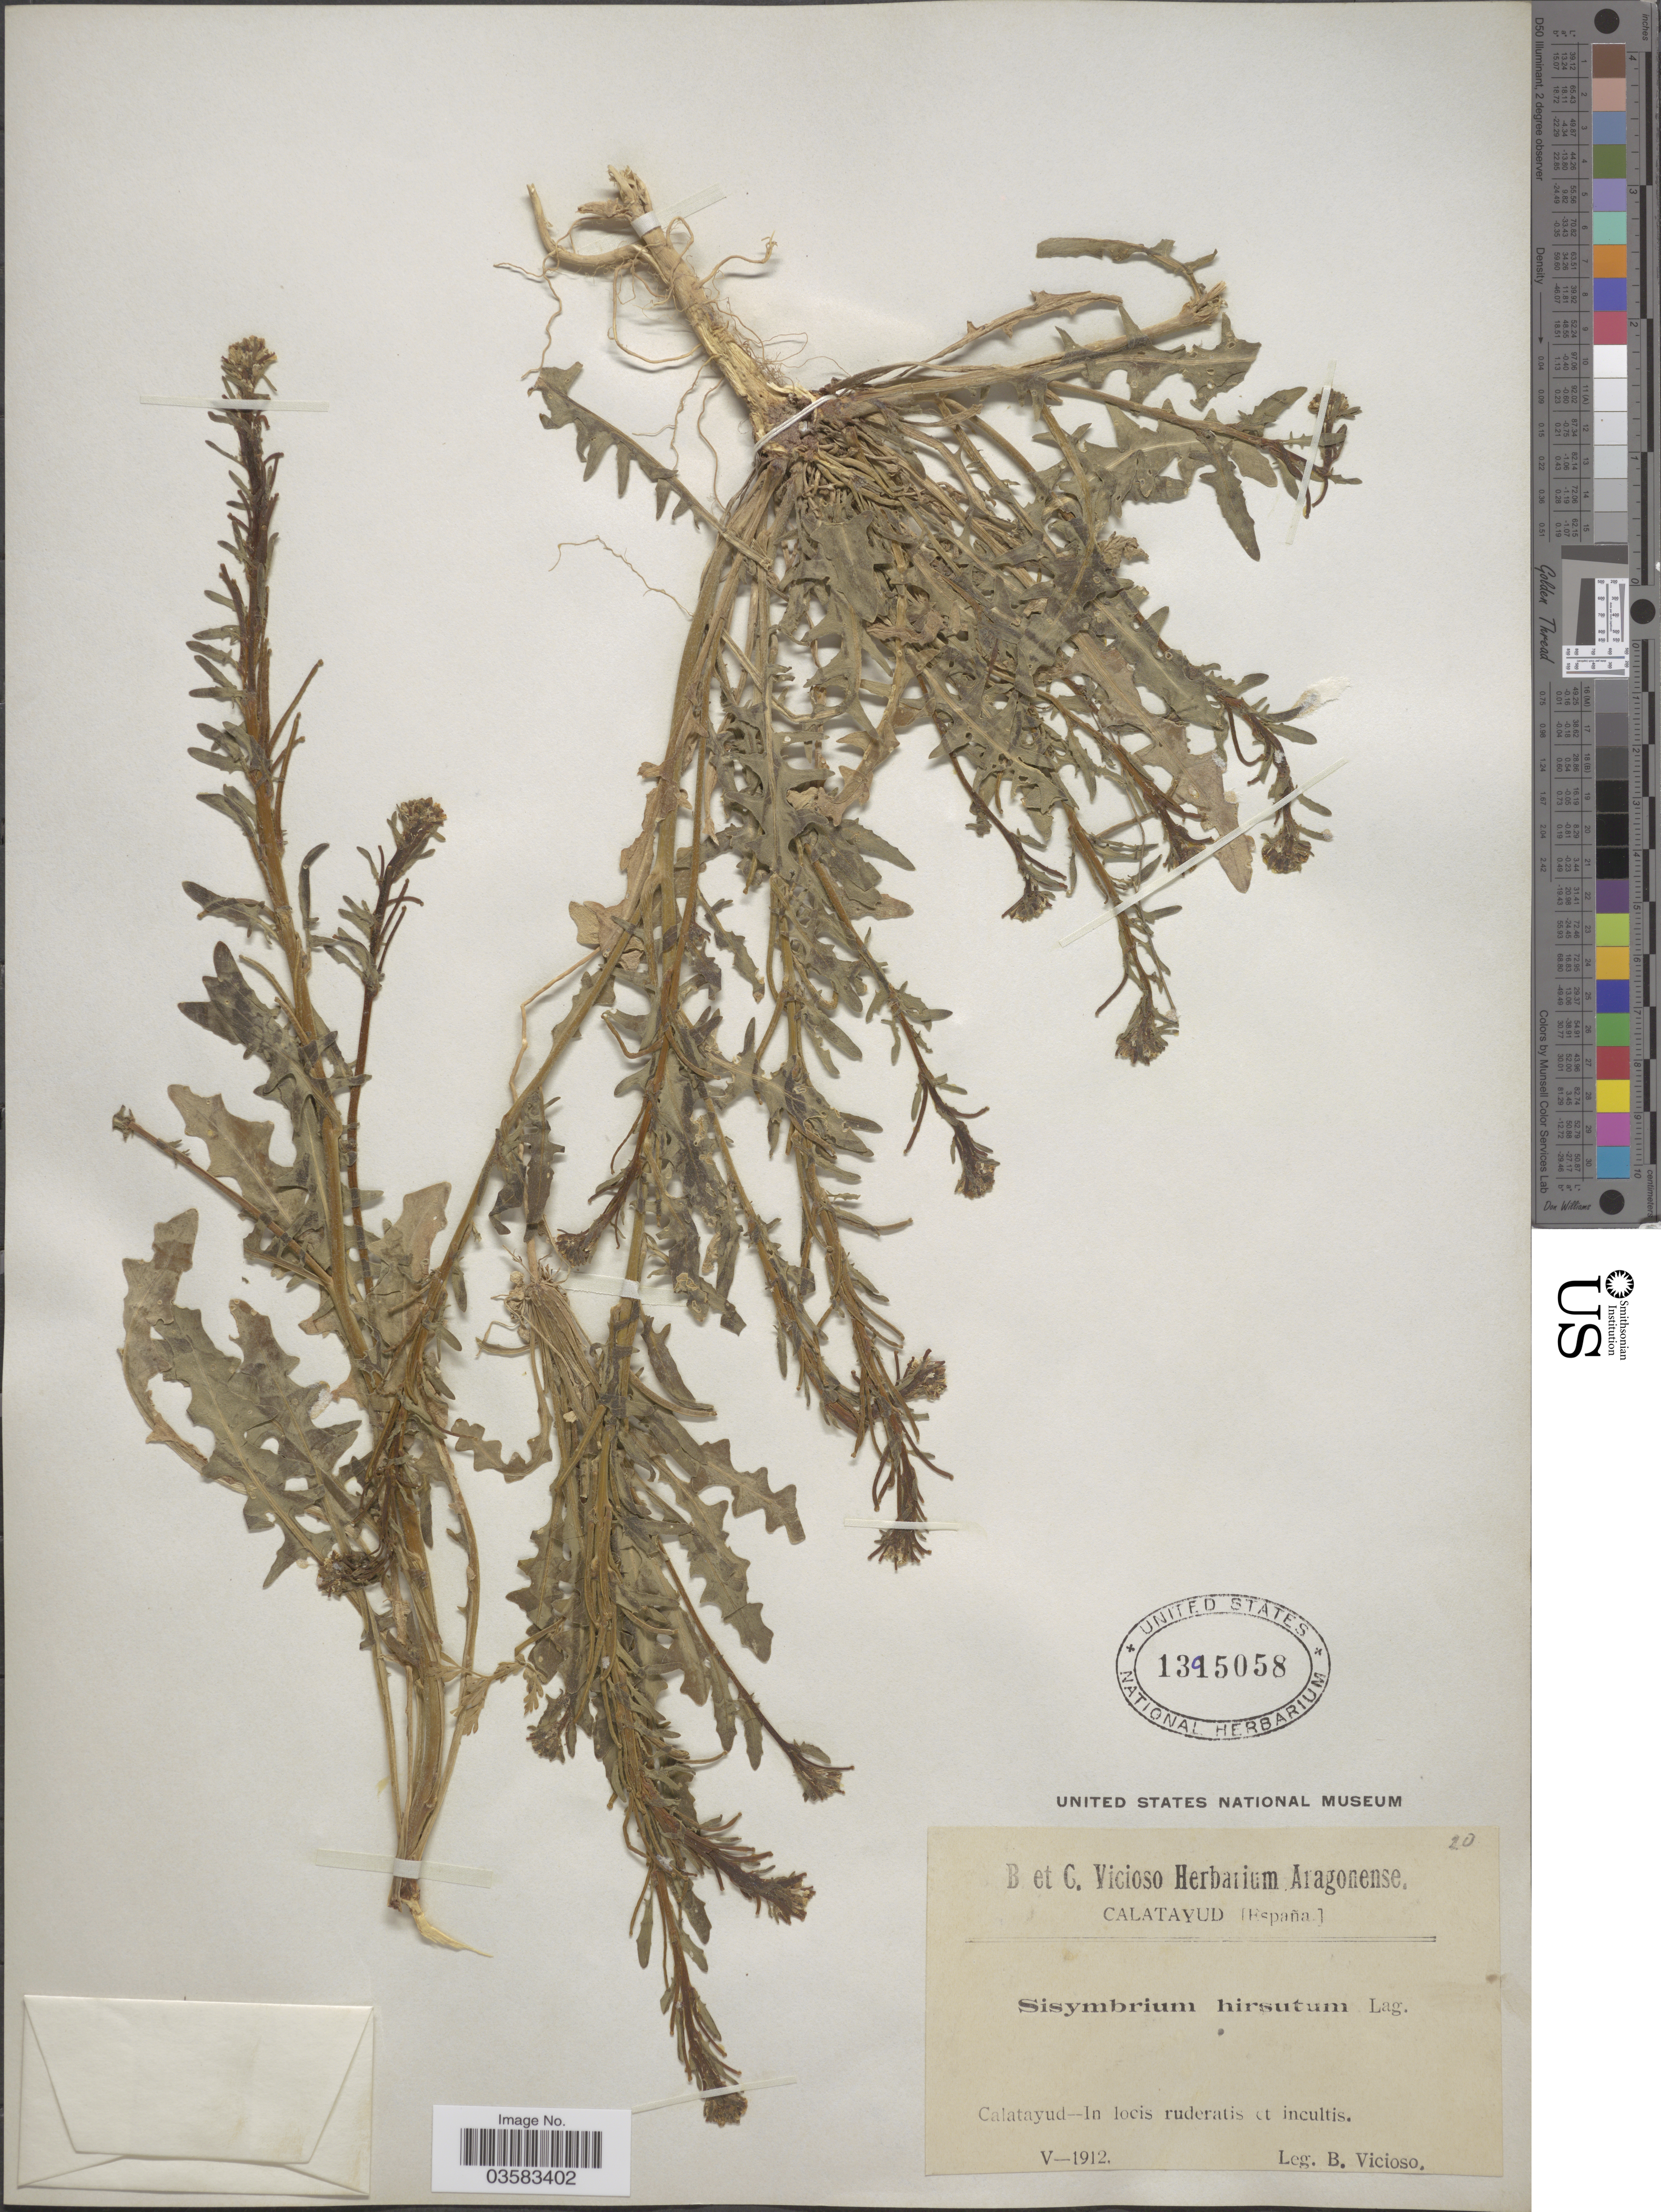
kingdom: Plantae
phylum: Tracheophyta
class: Magnoliopsida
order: Brassicales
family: Brassicaceae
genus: Sisymbrium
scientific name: Sisymbrium hirsutum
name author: Lag. ex DC.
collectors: Vicioso, B.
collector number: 20?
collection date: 1912-05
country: Spain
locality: Calatayud - In locis ruderatis et incultis.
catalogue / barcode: US 1395058